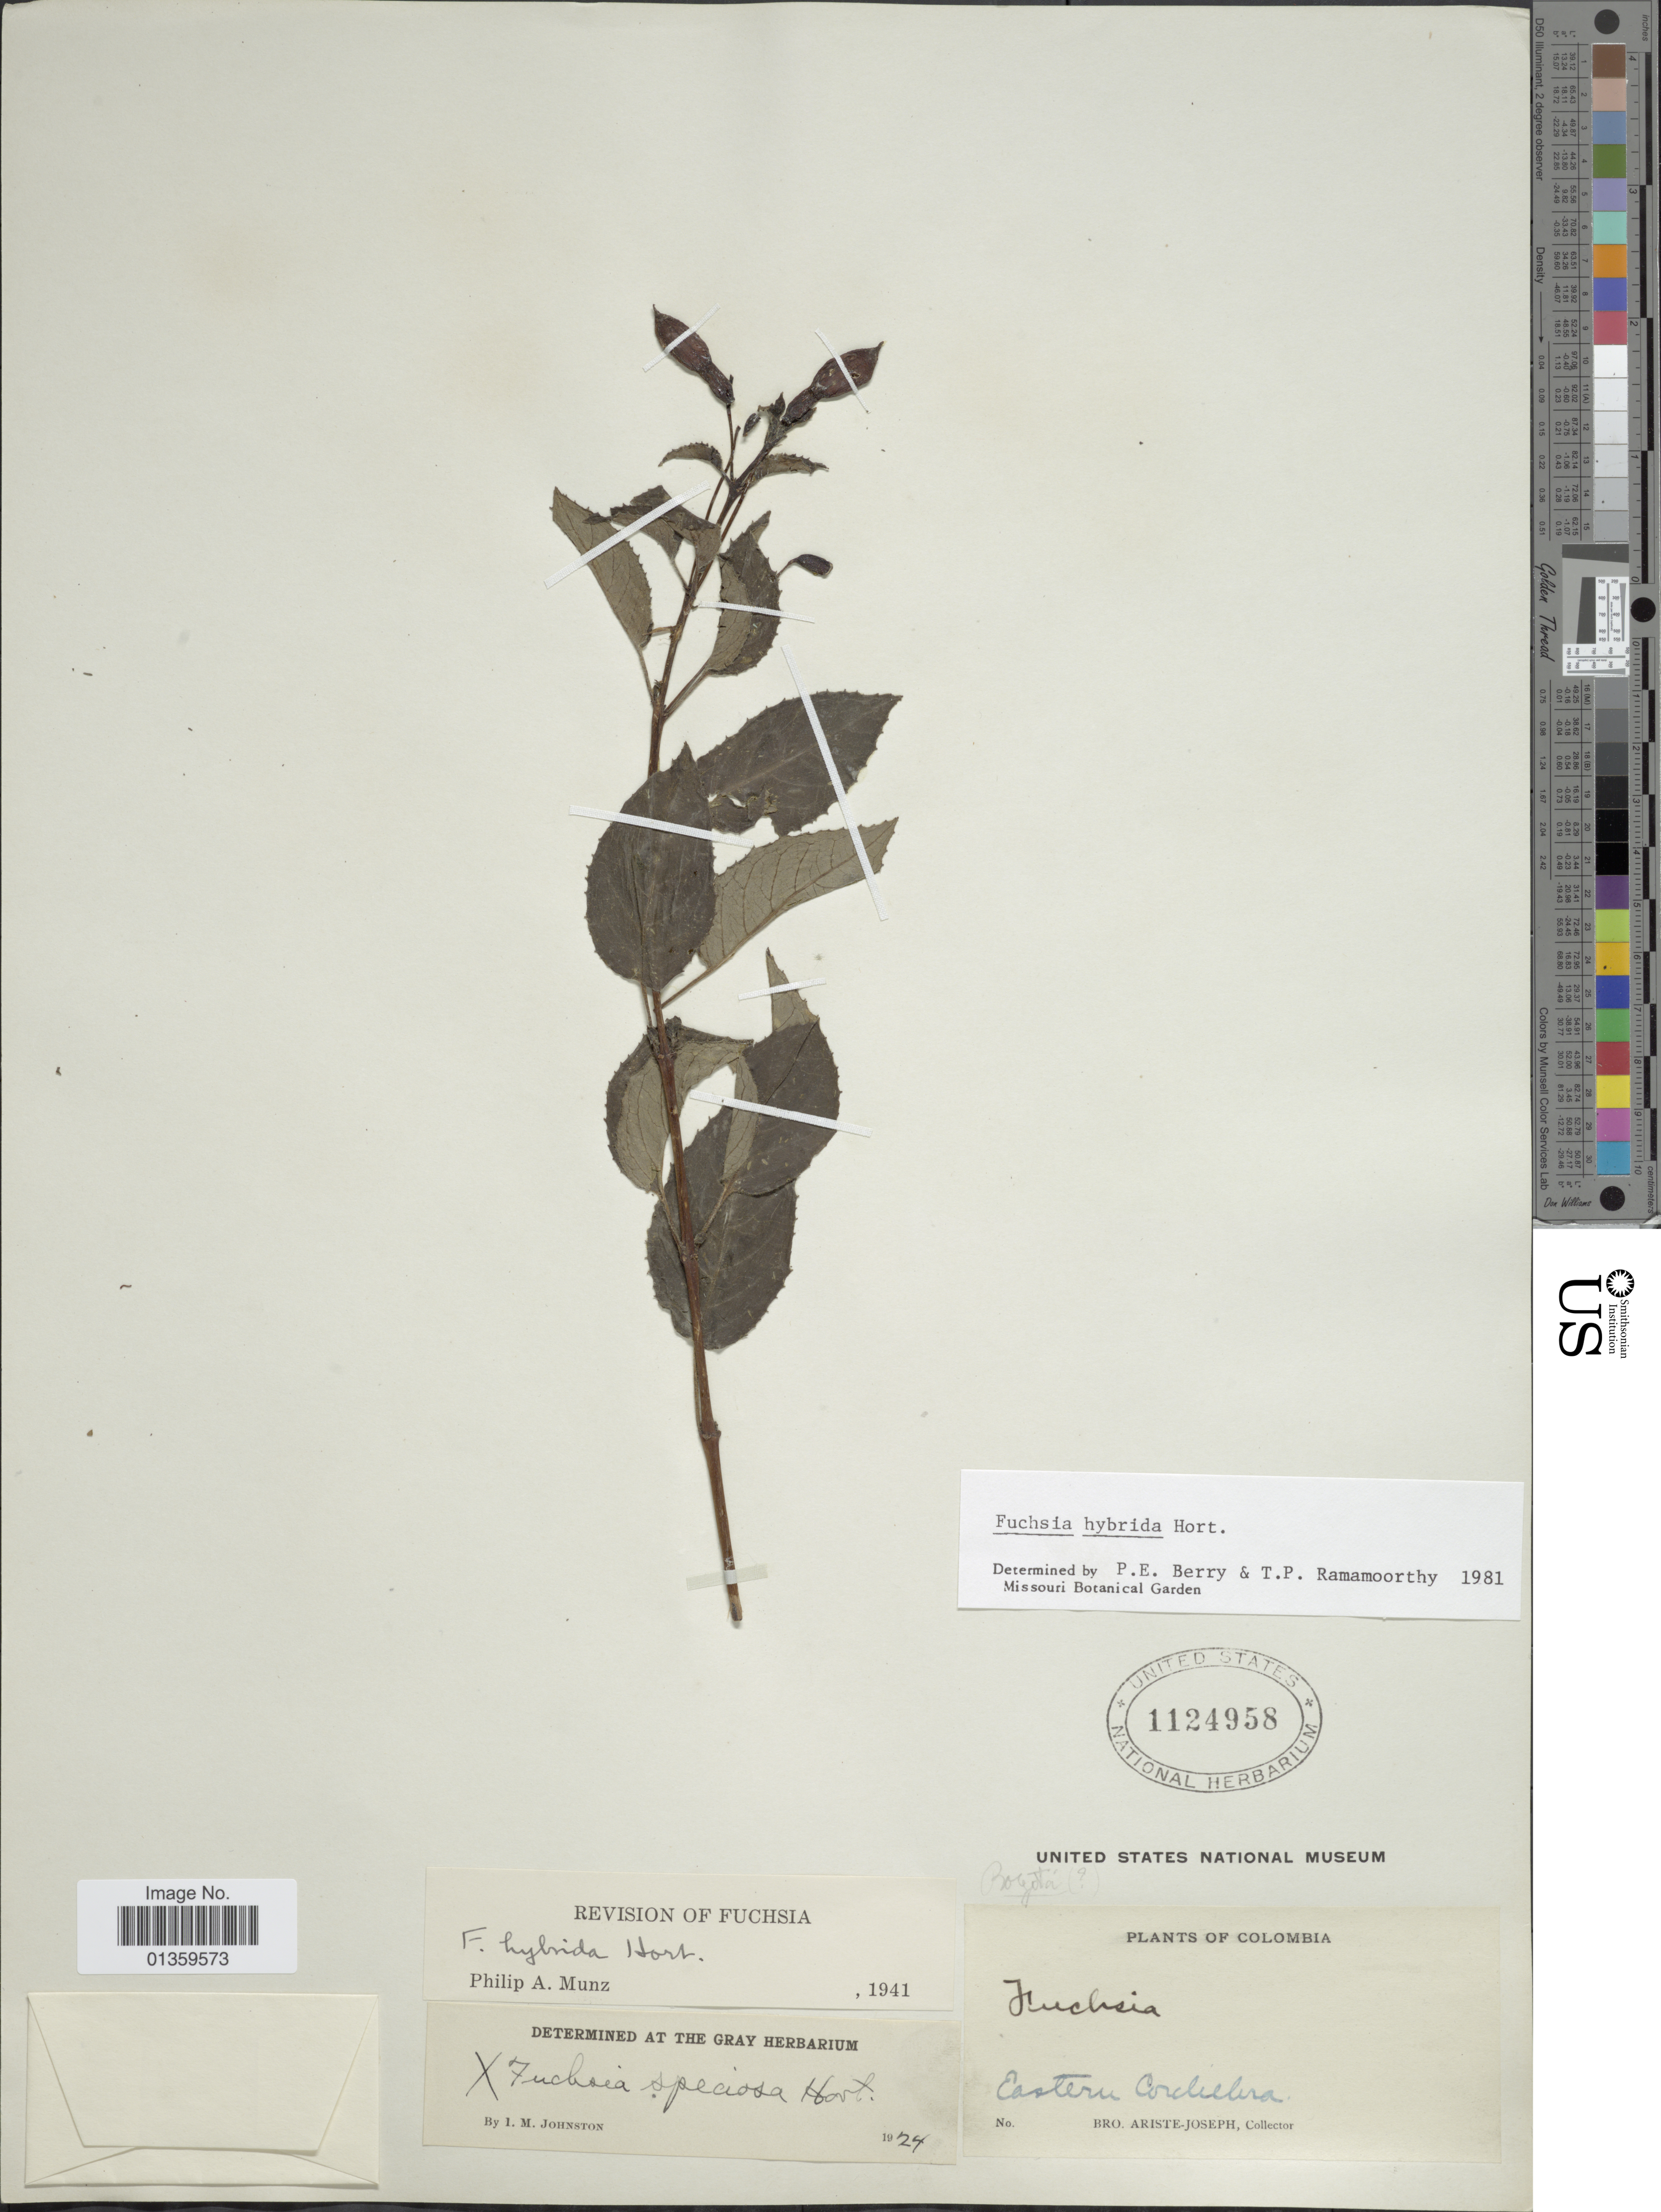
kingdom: Plantae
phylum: Tracheophyta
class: Magnoliopsida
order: Myrtales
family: Onagraceae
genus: Fuchsia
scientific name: Fuchsia x hybrida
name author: Hort.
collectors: Bro. Ariste-Joseph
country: Colombia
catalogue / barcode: US 1124958